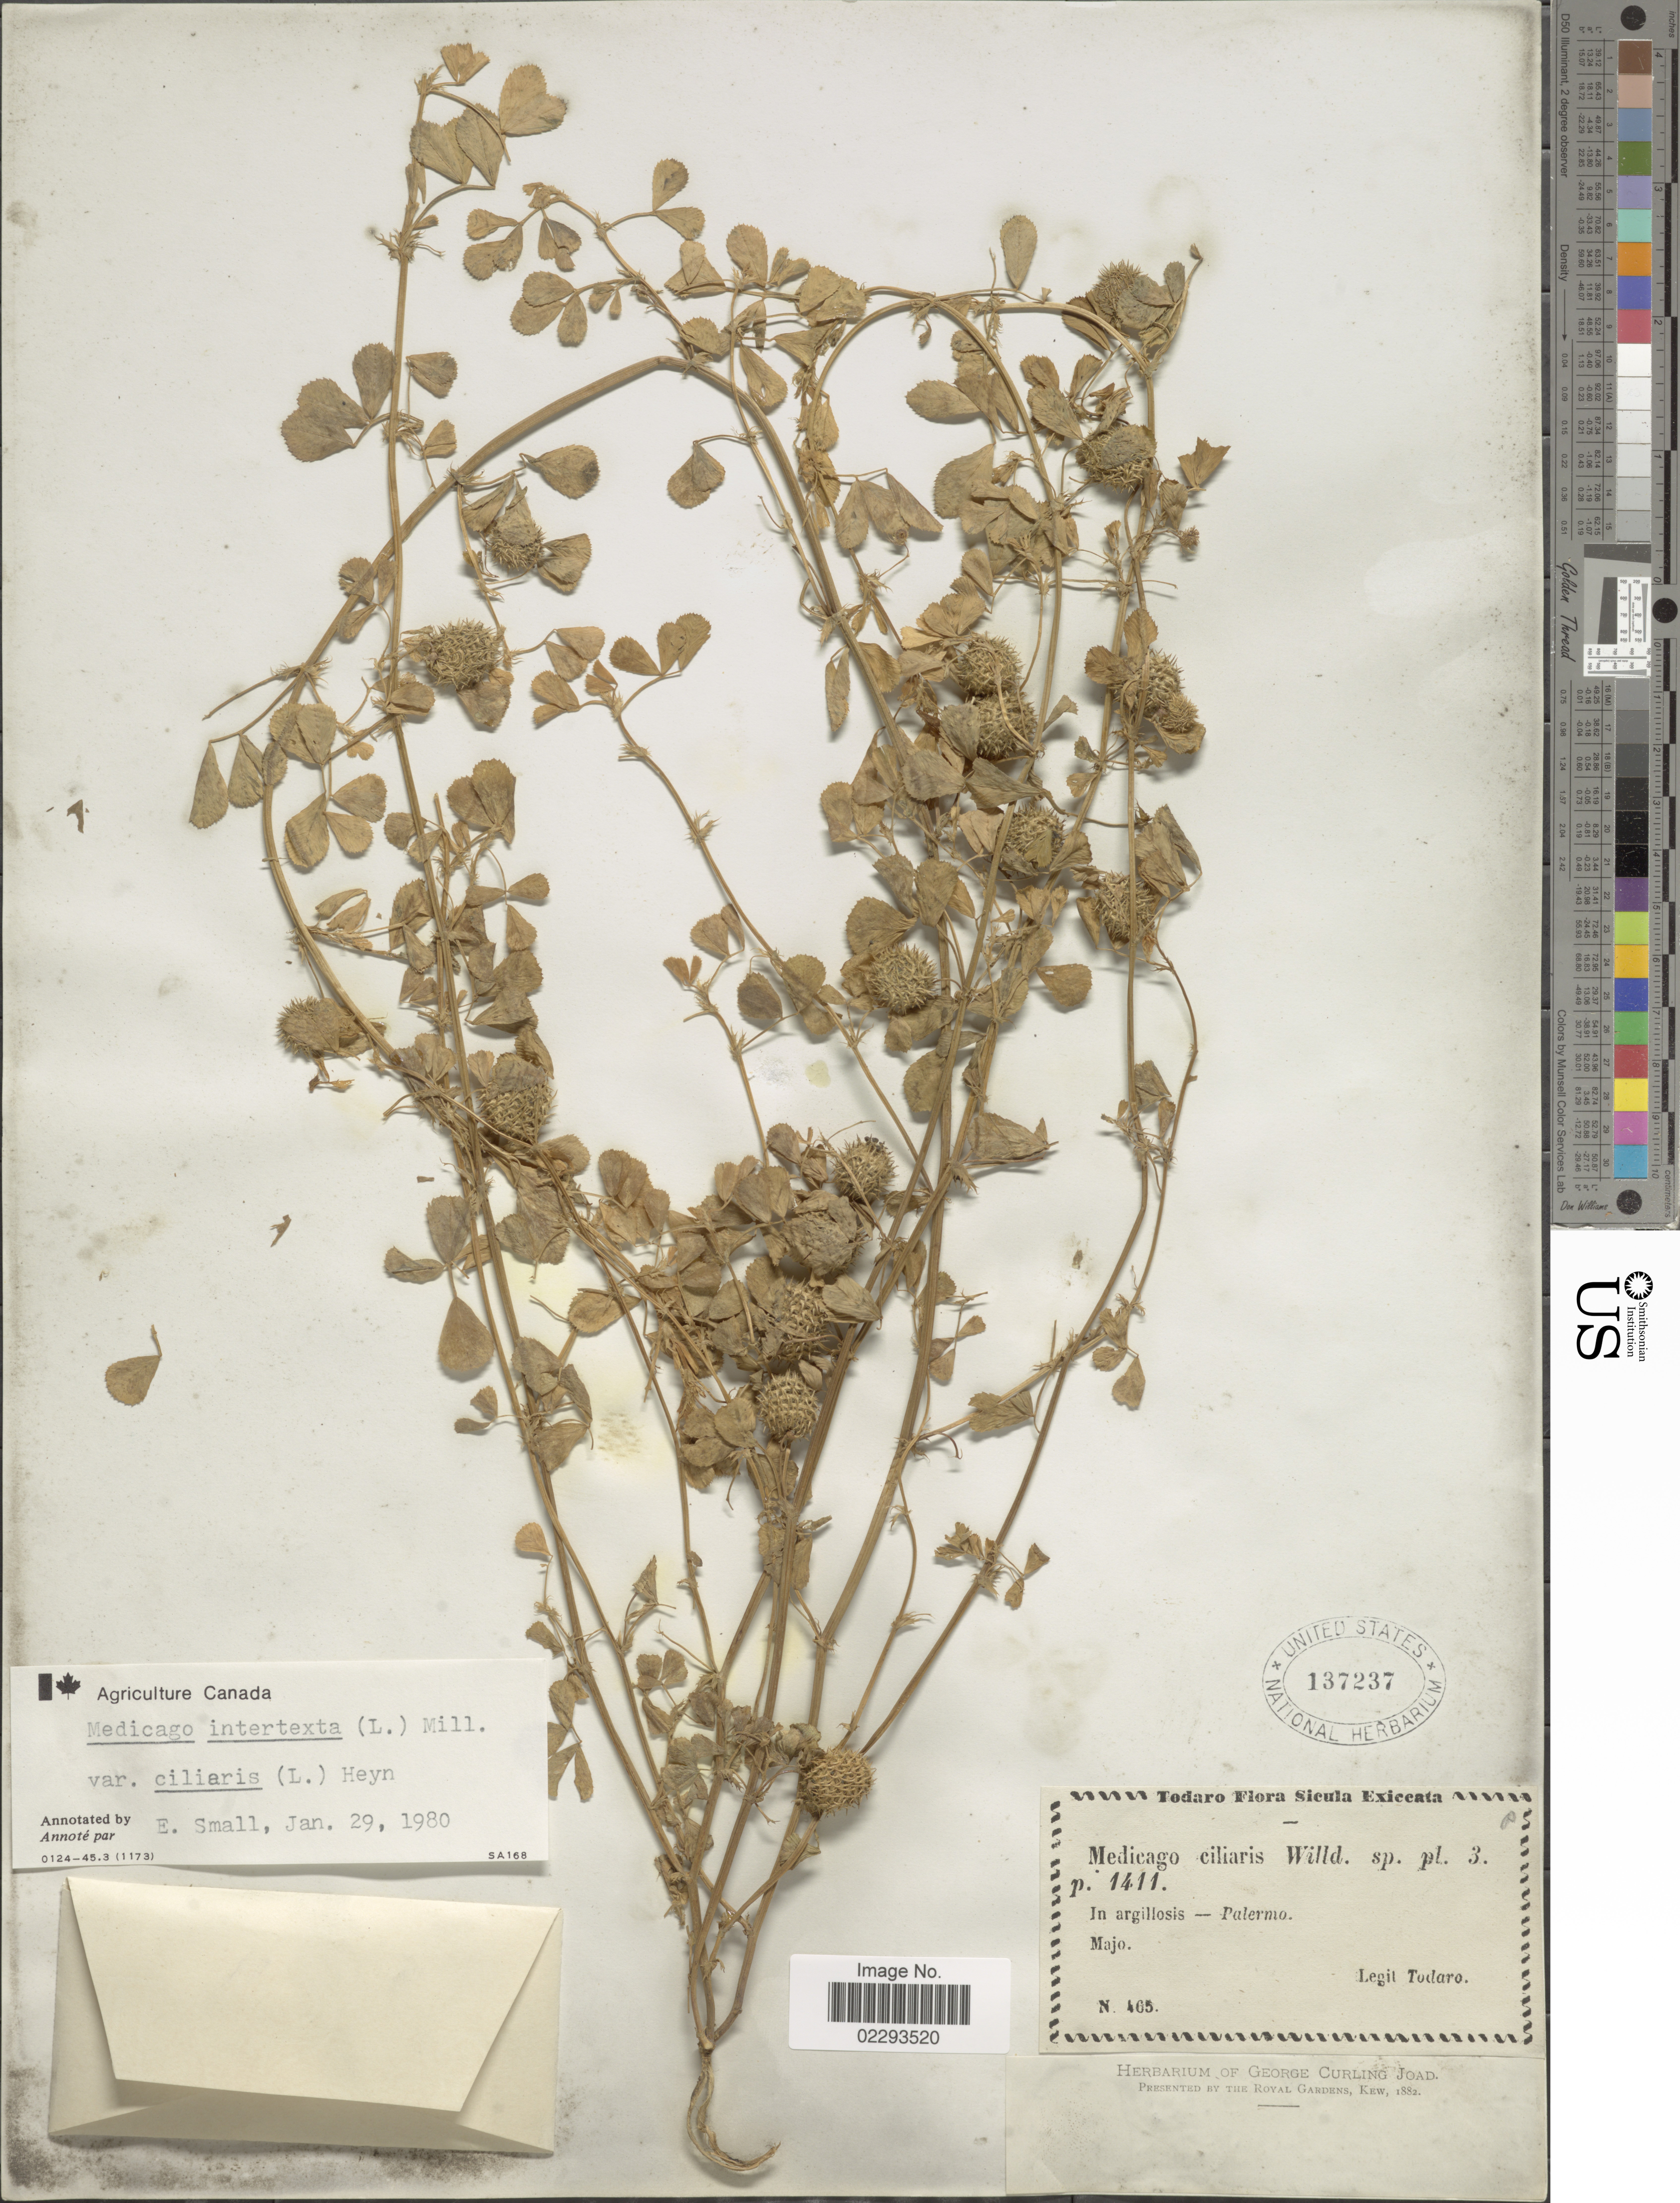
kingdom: Plantae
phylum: Tracheophyta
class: Magnoliopsida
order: Fabales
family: Fabaceae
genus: Medicago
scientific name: Medicago intertexta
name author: (L.) Mill.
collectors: Todaro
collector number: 465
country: Italy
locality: Sicula Exiceata, in argillosis, Palermo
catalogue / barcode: US 137237